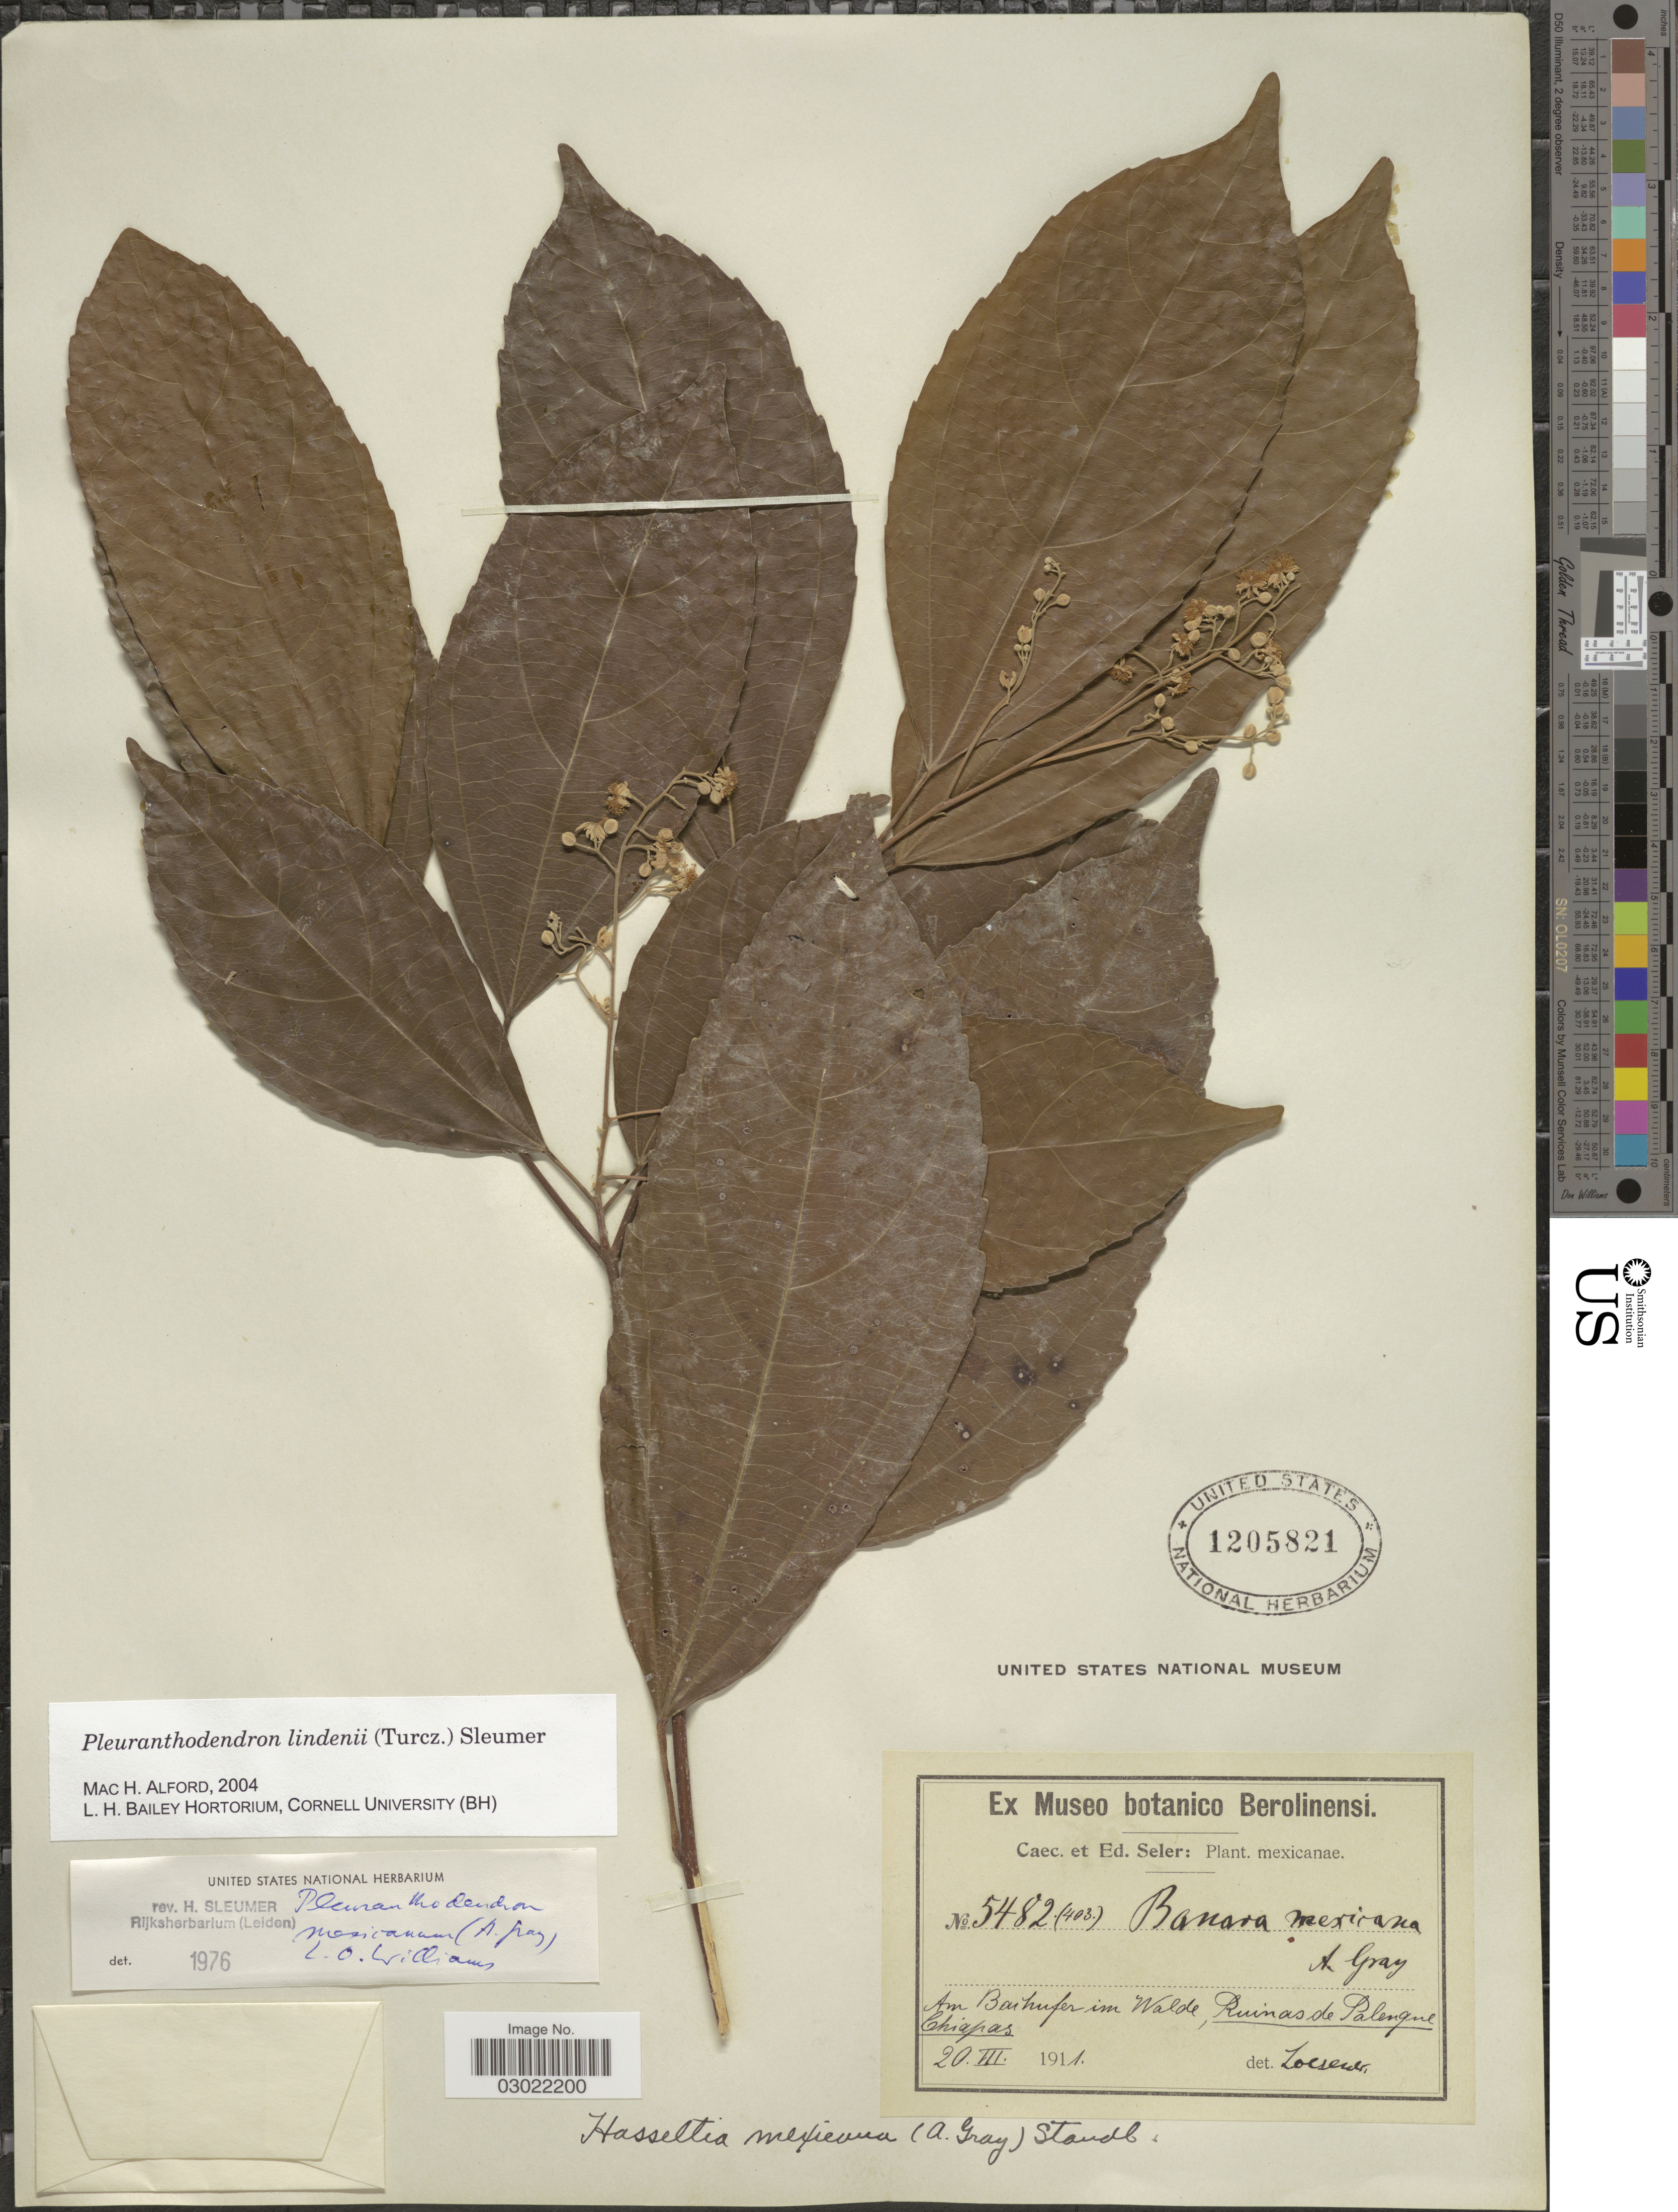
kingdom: Plantae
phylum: Tracheophyta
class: Magnoliopsida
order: Malpighiales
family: Salicaceae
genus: Pleuranthodendron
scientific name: Pleuranthodendron lindenii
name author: (Turcz.) Sleumer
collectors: C. Seler & E. G. Seler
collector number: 5482(403)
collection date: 1911-03-20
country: Mexico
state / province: Chiapas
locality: Am Baihufer im Walde, Ruinas de Palenque Chiapas.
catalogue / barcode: US 1205821